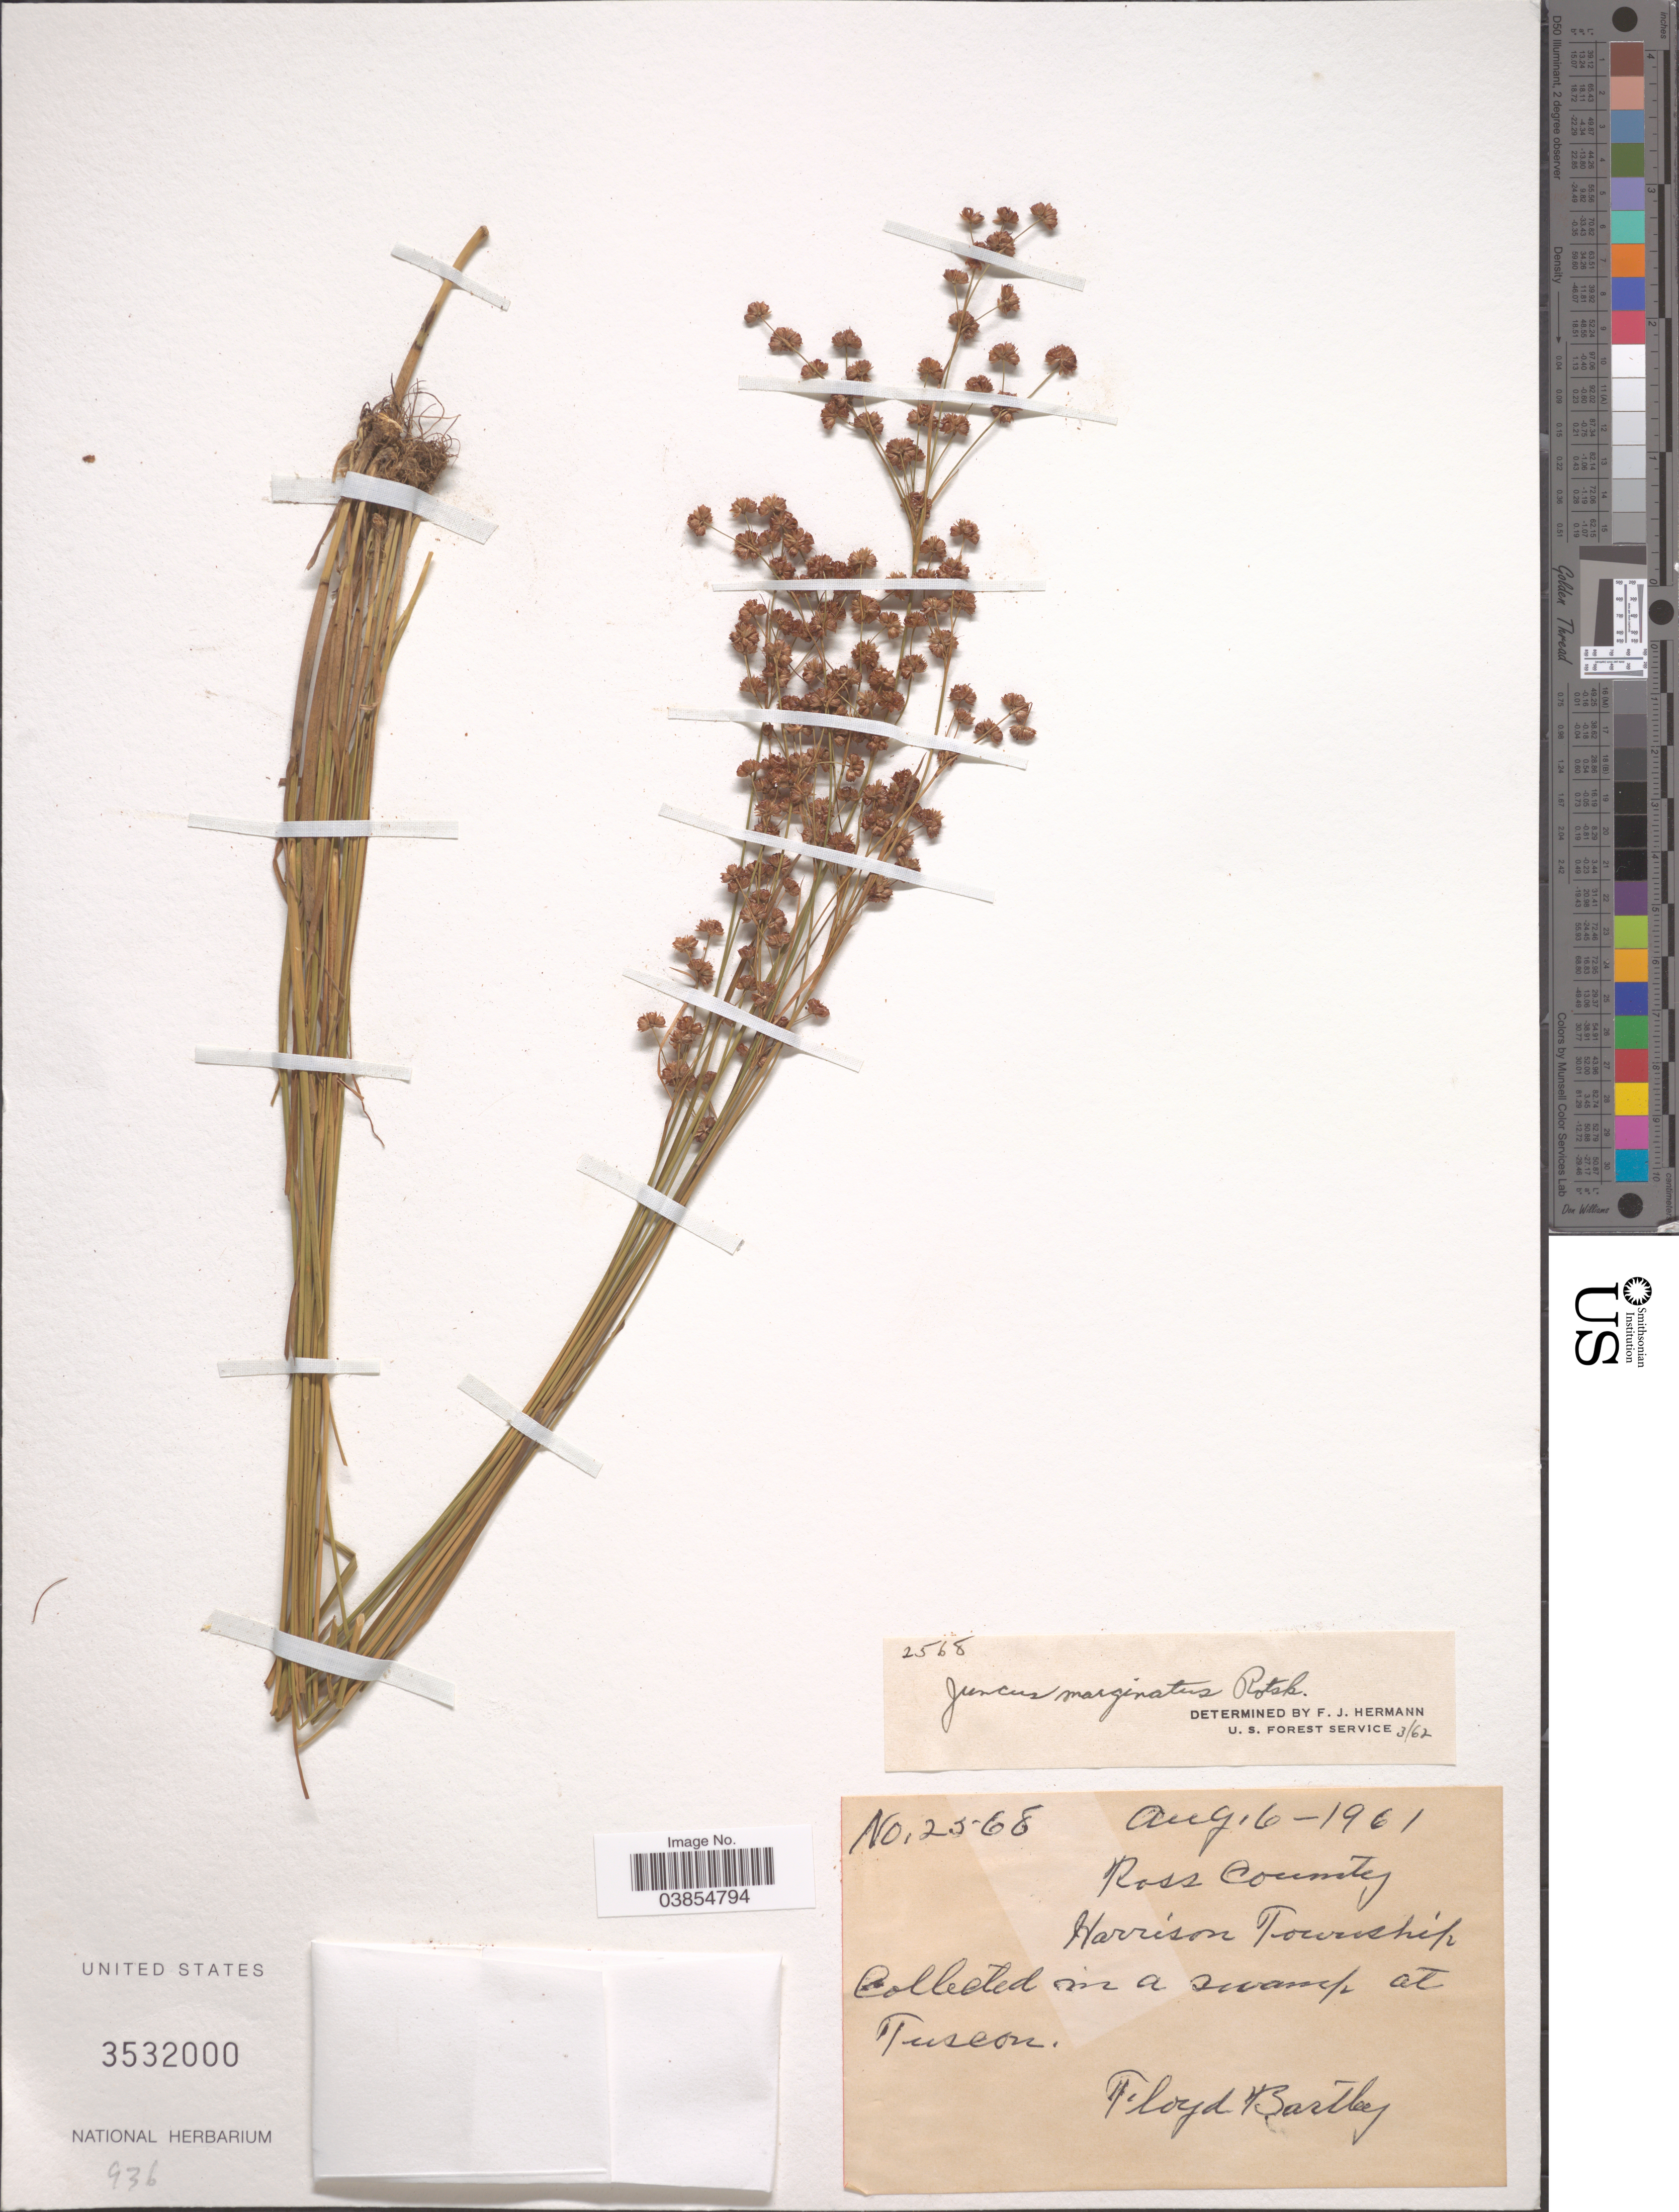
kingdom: Plantae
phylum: Tracheophyta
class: Liliopsida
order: Poales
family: Juncaceae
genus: Juncus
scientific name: Juncus marginatus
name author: Rostk.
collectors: F. Bartley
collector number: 2568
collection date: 1961-08-06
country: United States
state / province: Ohio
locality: Ross County. Harrison Township. At Tucson.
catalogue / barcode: US 3532000